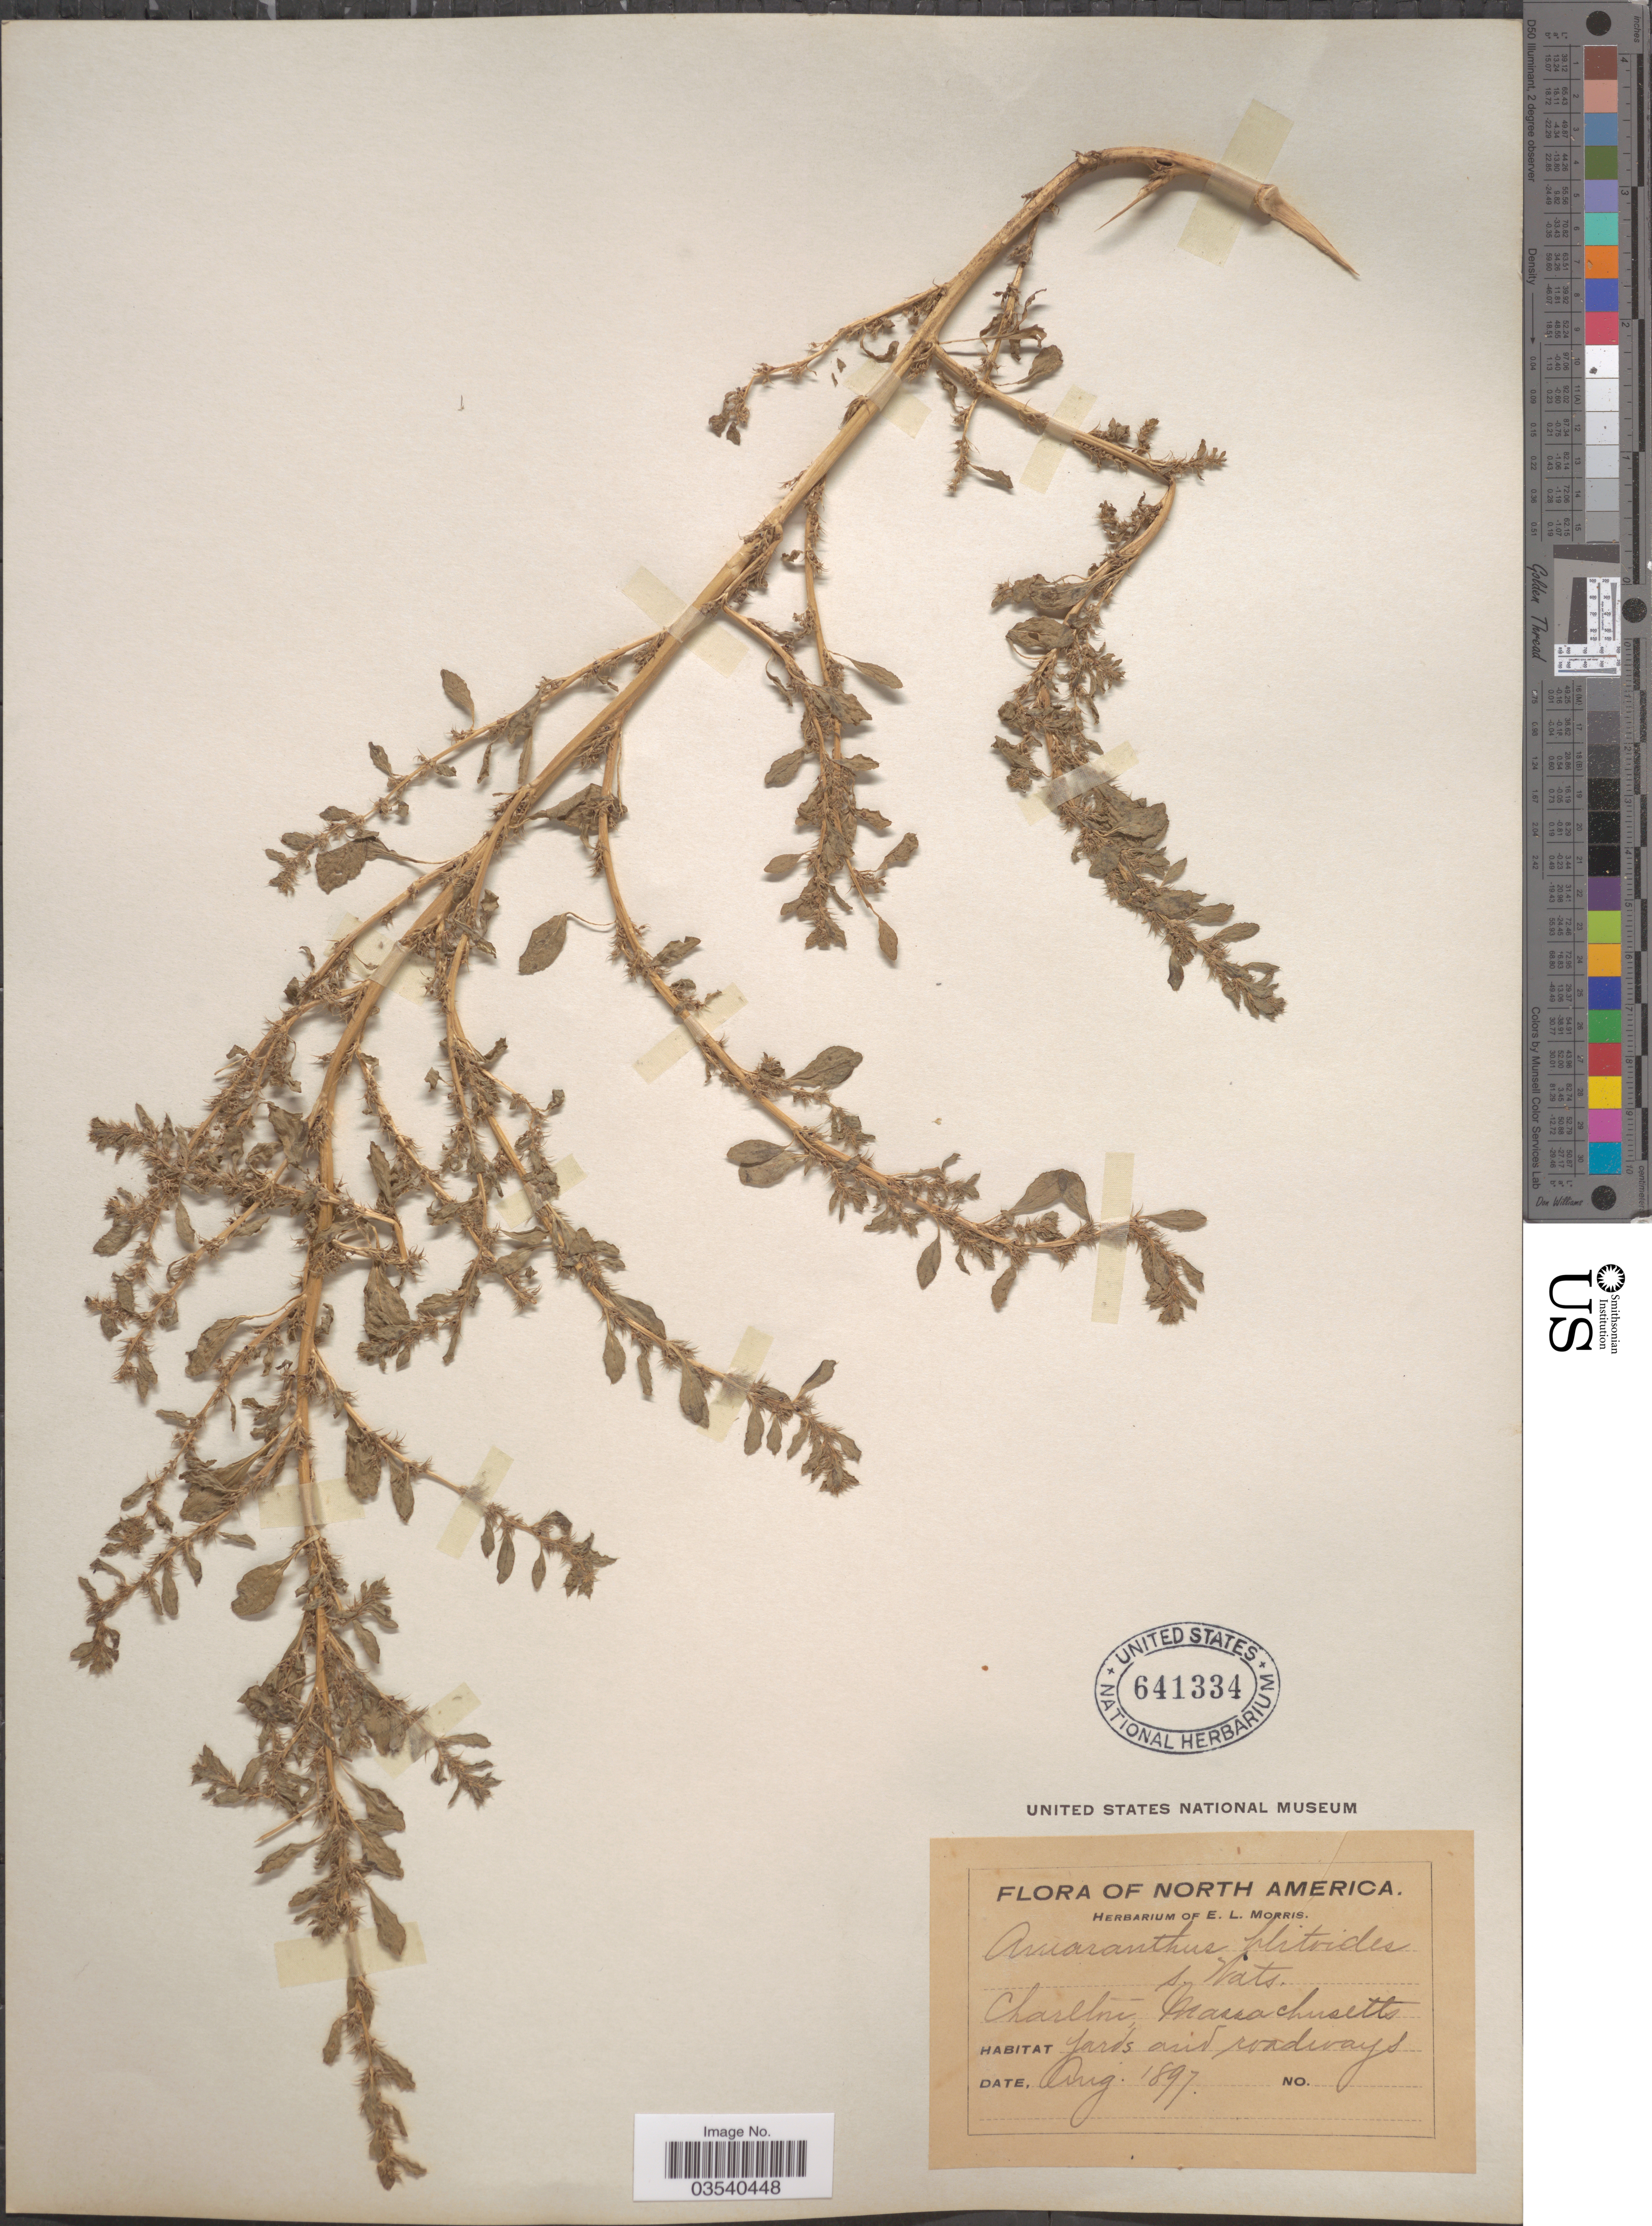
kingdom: Plantae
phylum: Tracheophyta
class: Magnoliopsida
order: Caryophyllales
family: Amaranthaceae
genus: Amaranthus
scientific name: Amaranthus graecizans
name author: L.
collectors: ex herb. E.L. Morris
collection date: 1897-08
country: United States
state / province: Massachusetts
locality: Charlton. Yards arid roadways.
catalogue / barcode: US 641334